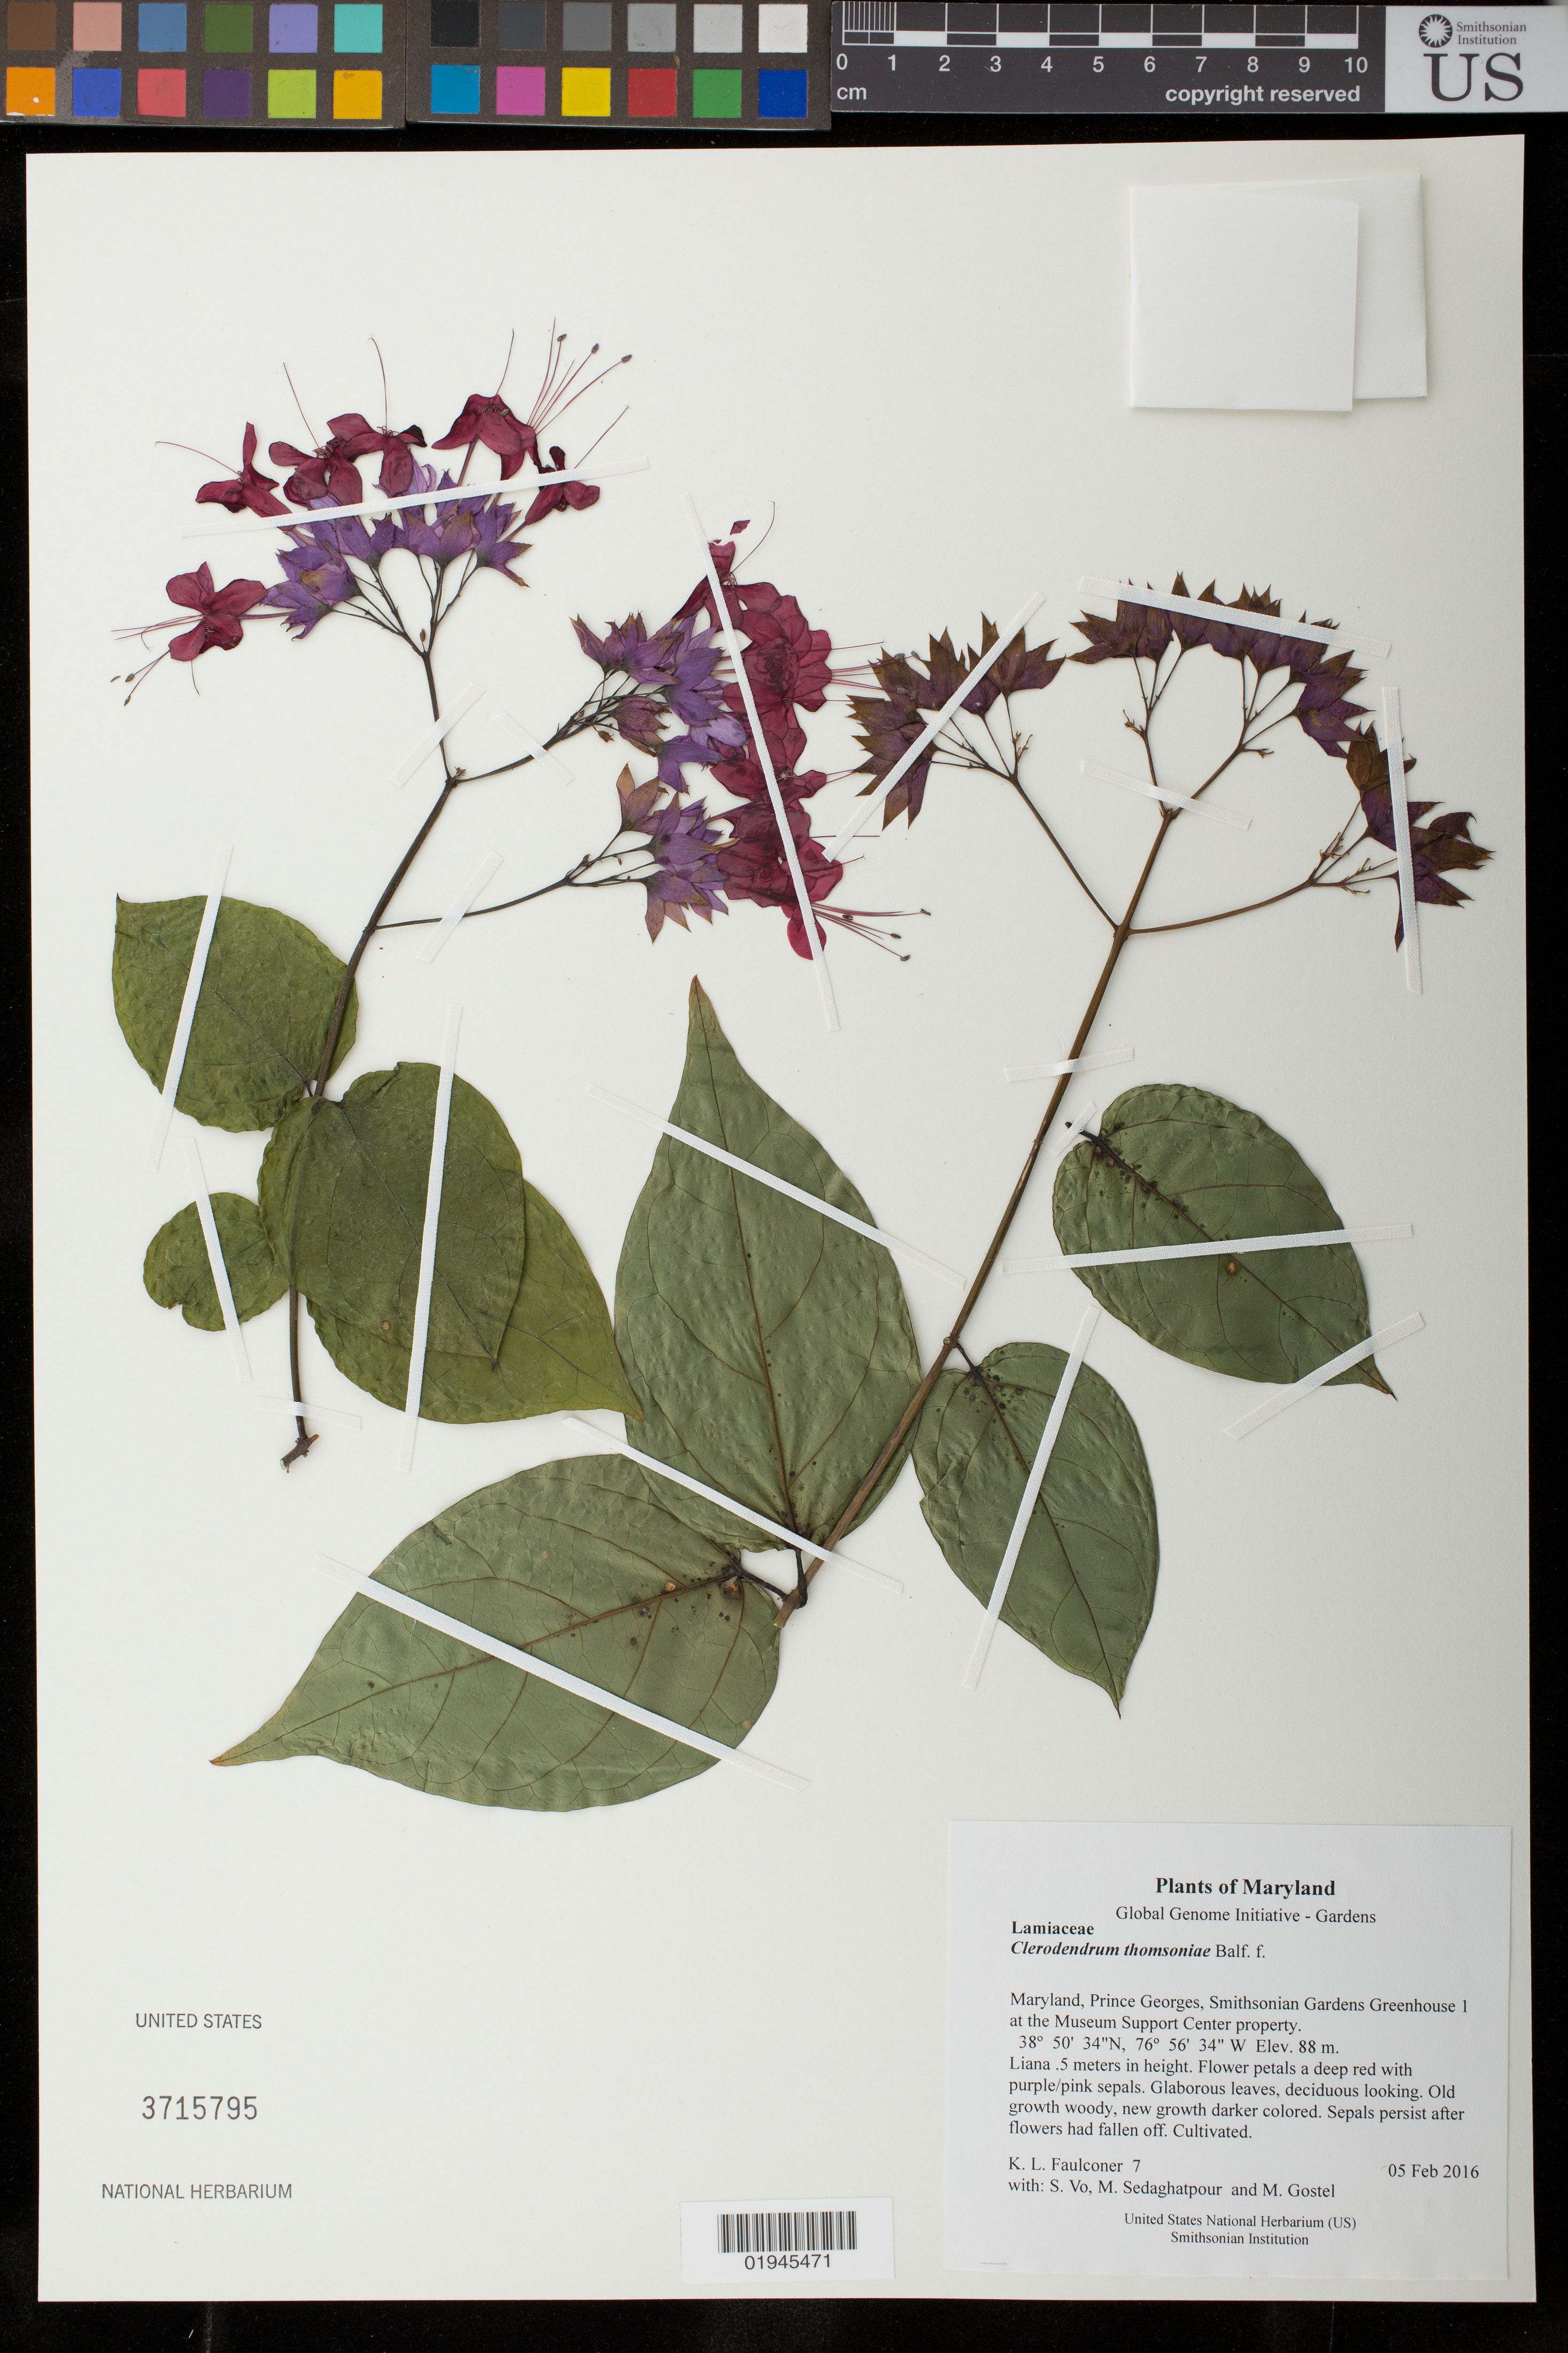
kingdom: Plantae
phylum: Tracheophyta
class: Magnoliopsida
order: Lamiales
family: Lamiaceae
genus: Clerodendrum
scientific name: Clerodendrum thomsoniae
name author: Balf.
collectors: K. L. Faulconer, S. Vo, M. Sedaghatpour & M. R. Gostel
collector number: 7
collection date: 2016-02-05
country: United States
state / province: Maryland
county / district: Prince George's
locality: Smithsonian Gardens Greenhouse 1 at the Museum Support Center property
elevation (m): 88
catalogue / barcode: US 3715795